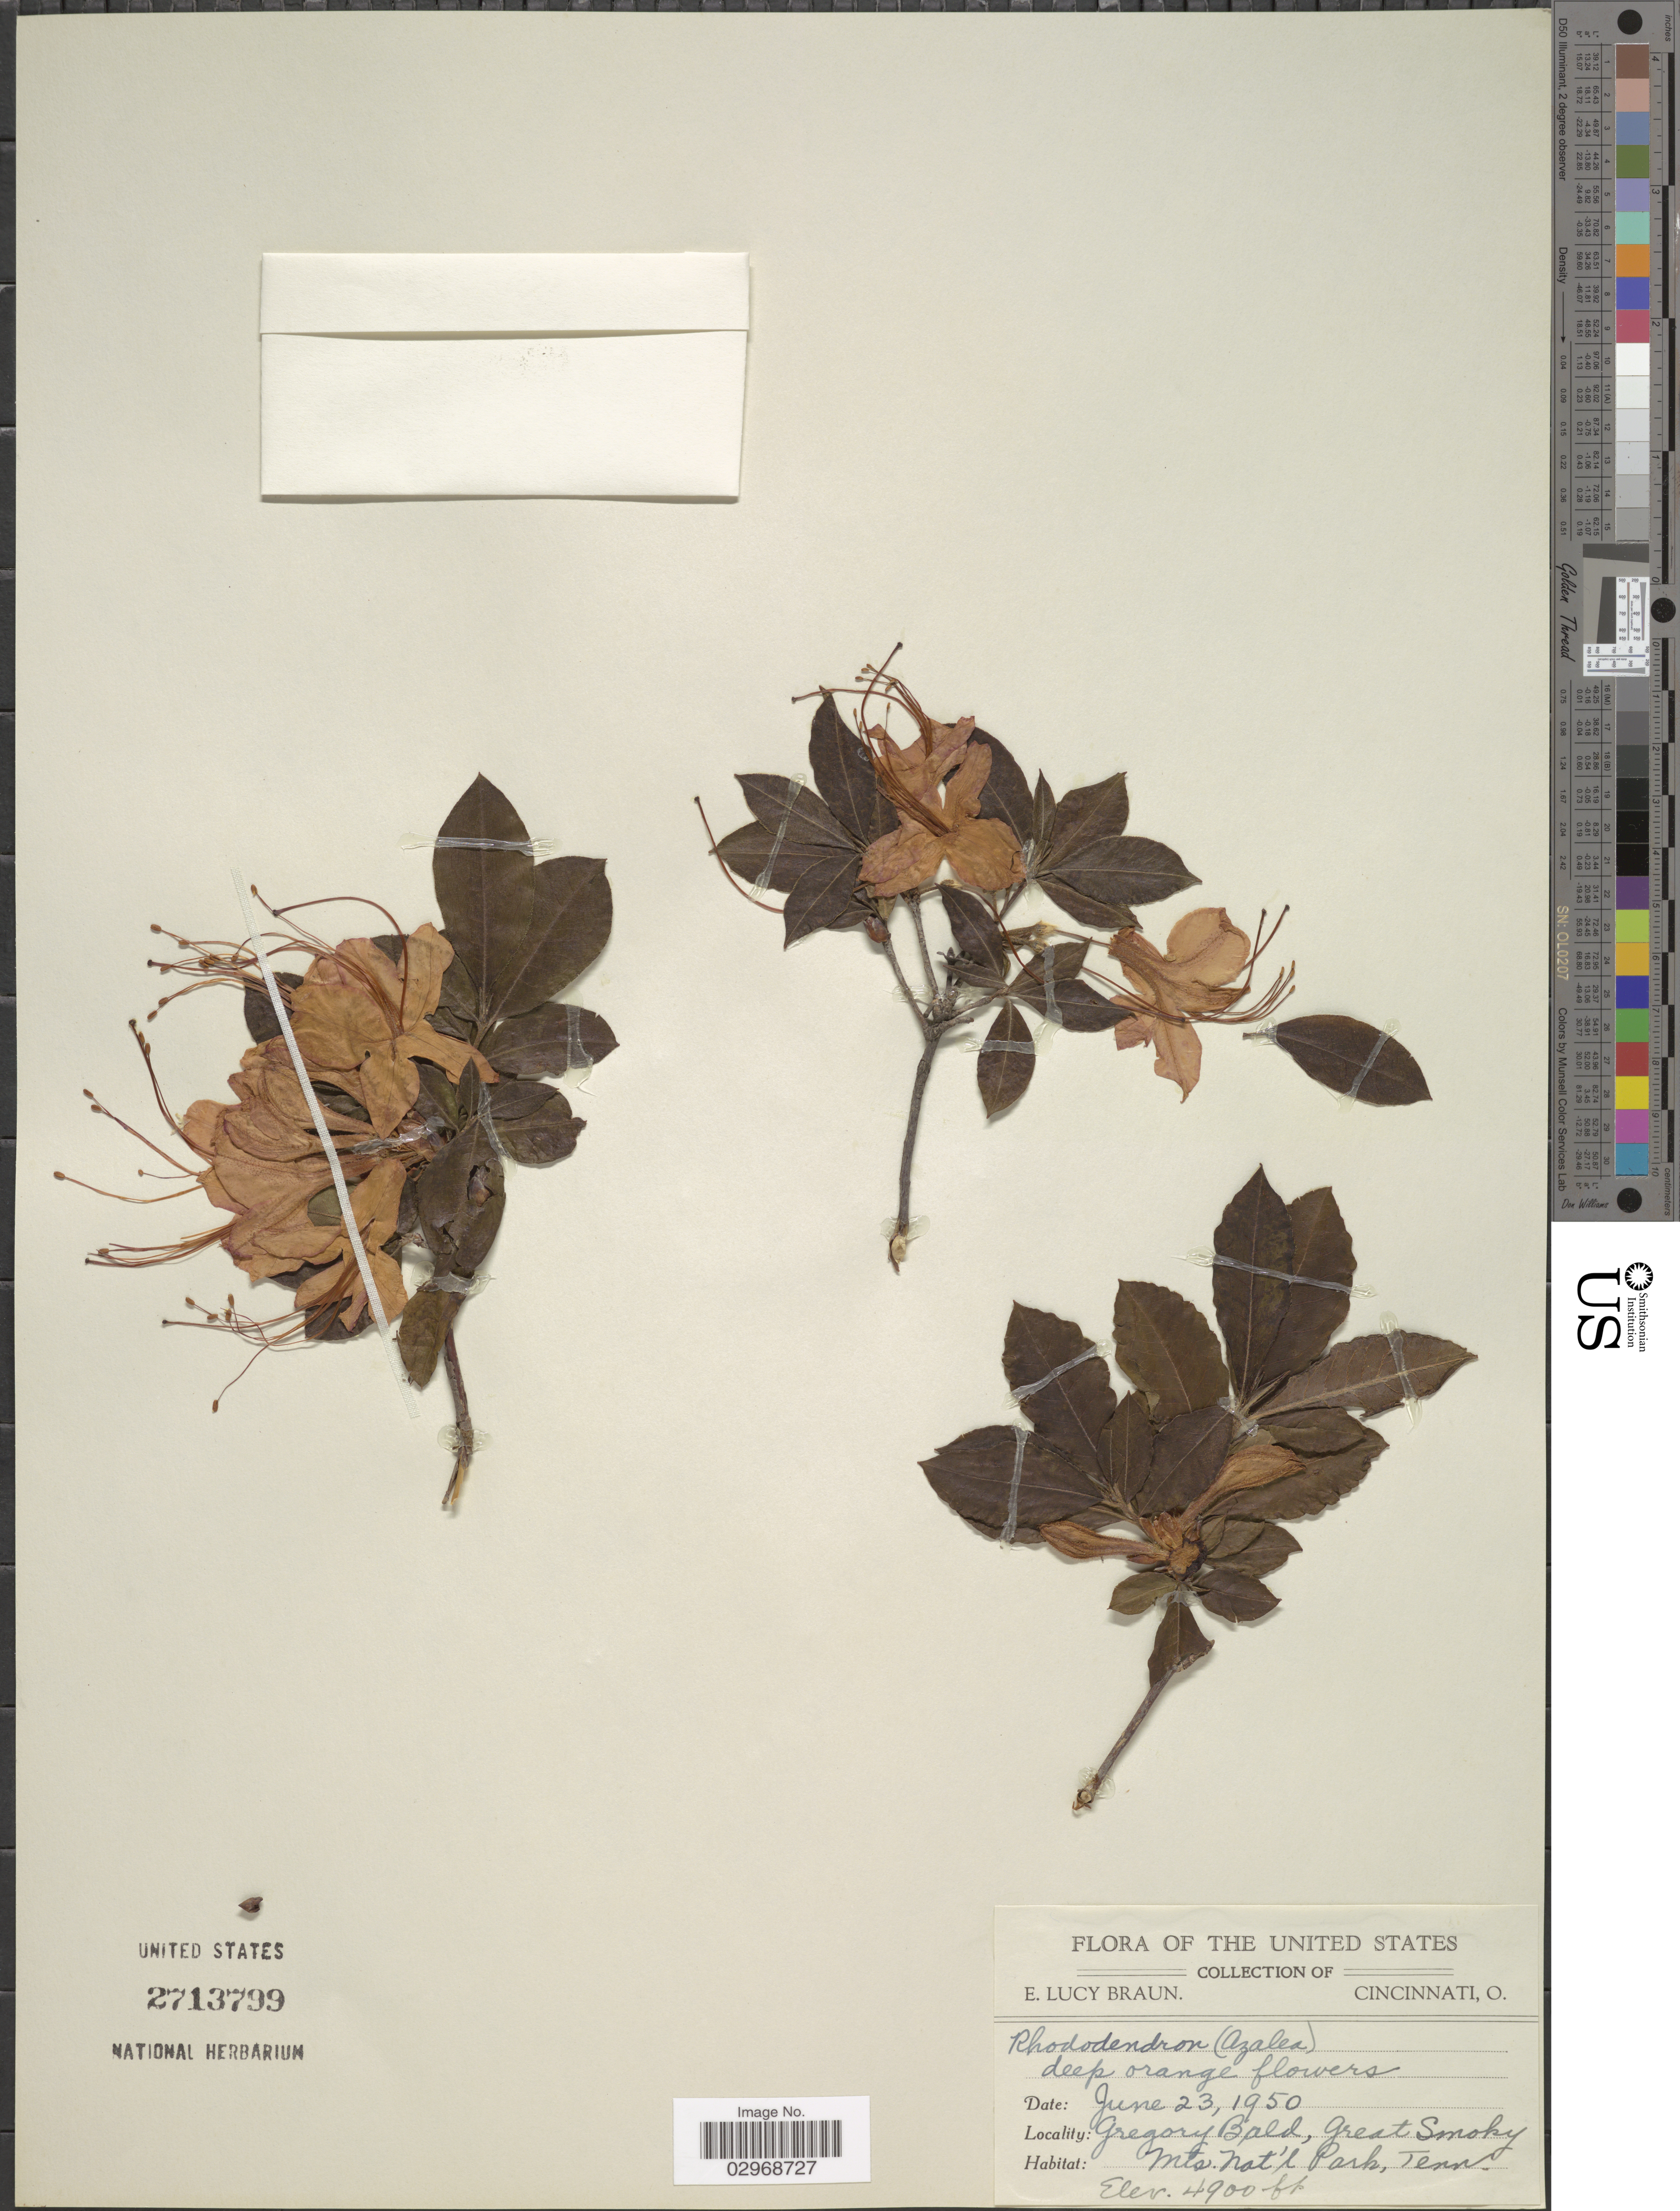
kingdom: Plantae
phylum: Tracheophyta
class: Magnoliopsida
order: Ericales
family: Ericaceae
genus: Rhododendron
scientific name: Rhododendron sp.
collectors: E. L. Braun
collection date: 1950-06-23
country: United States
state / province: Tennessee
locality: Gregory Bald, Great Smoky Mts., Nat'l Park, Tenn.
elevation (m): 1494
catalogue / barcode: US 2713799